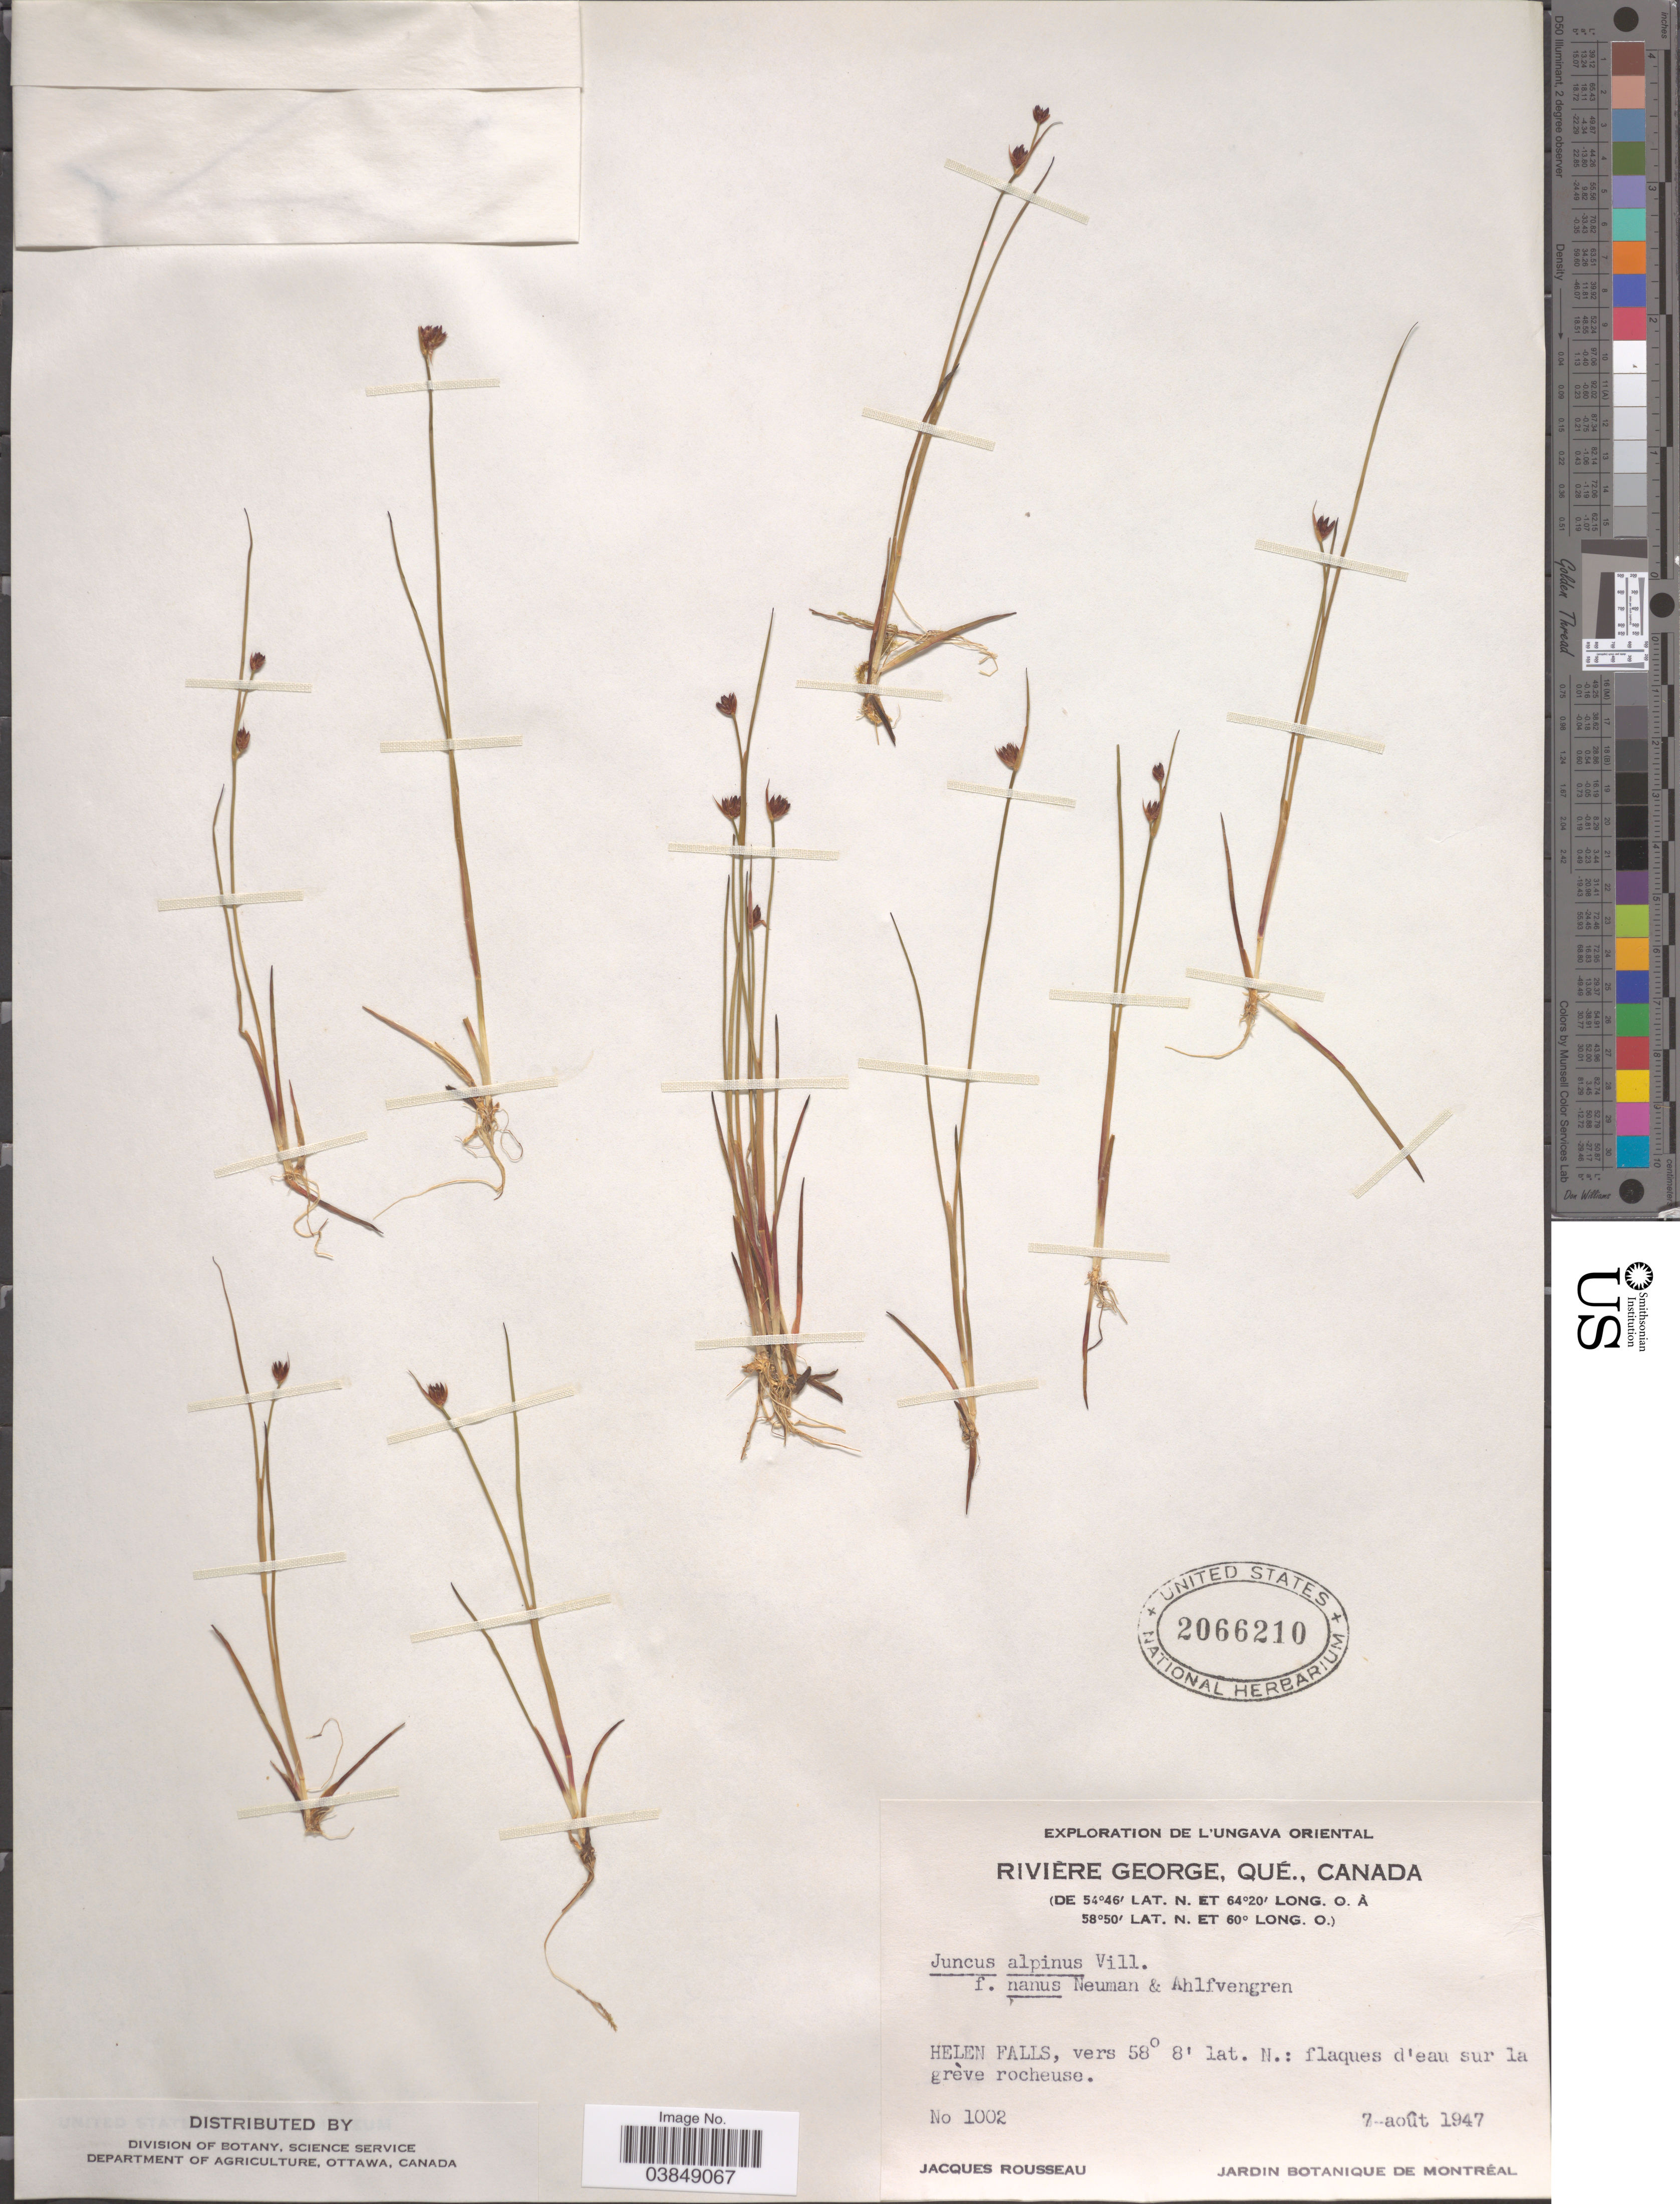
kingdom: Plantae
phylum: Tracheophyta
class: Liliopsida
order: Poales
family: Juncaceae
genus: Juncus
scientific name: Juncus alpinus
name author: Vill.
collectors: J. Rousseau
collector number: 1002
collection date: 1947-08-07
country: Canada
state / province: Quebec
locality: Rivière George. Helen Falls: flaques d'eau sur la grève rocheuse.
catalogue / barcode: US 2066210